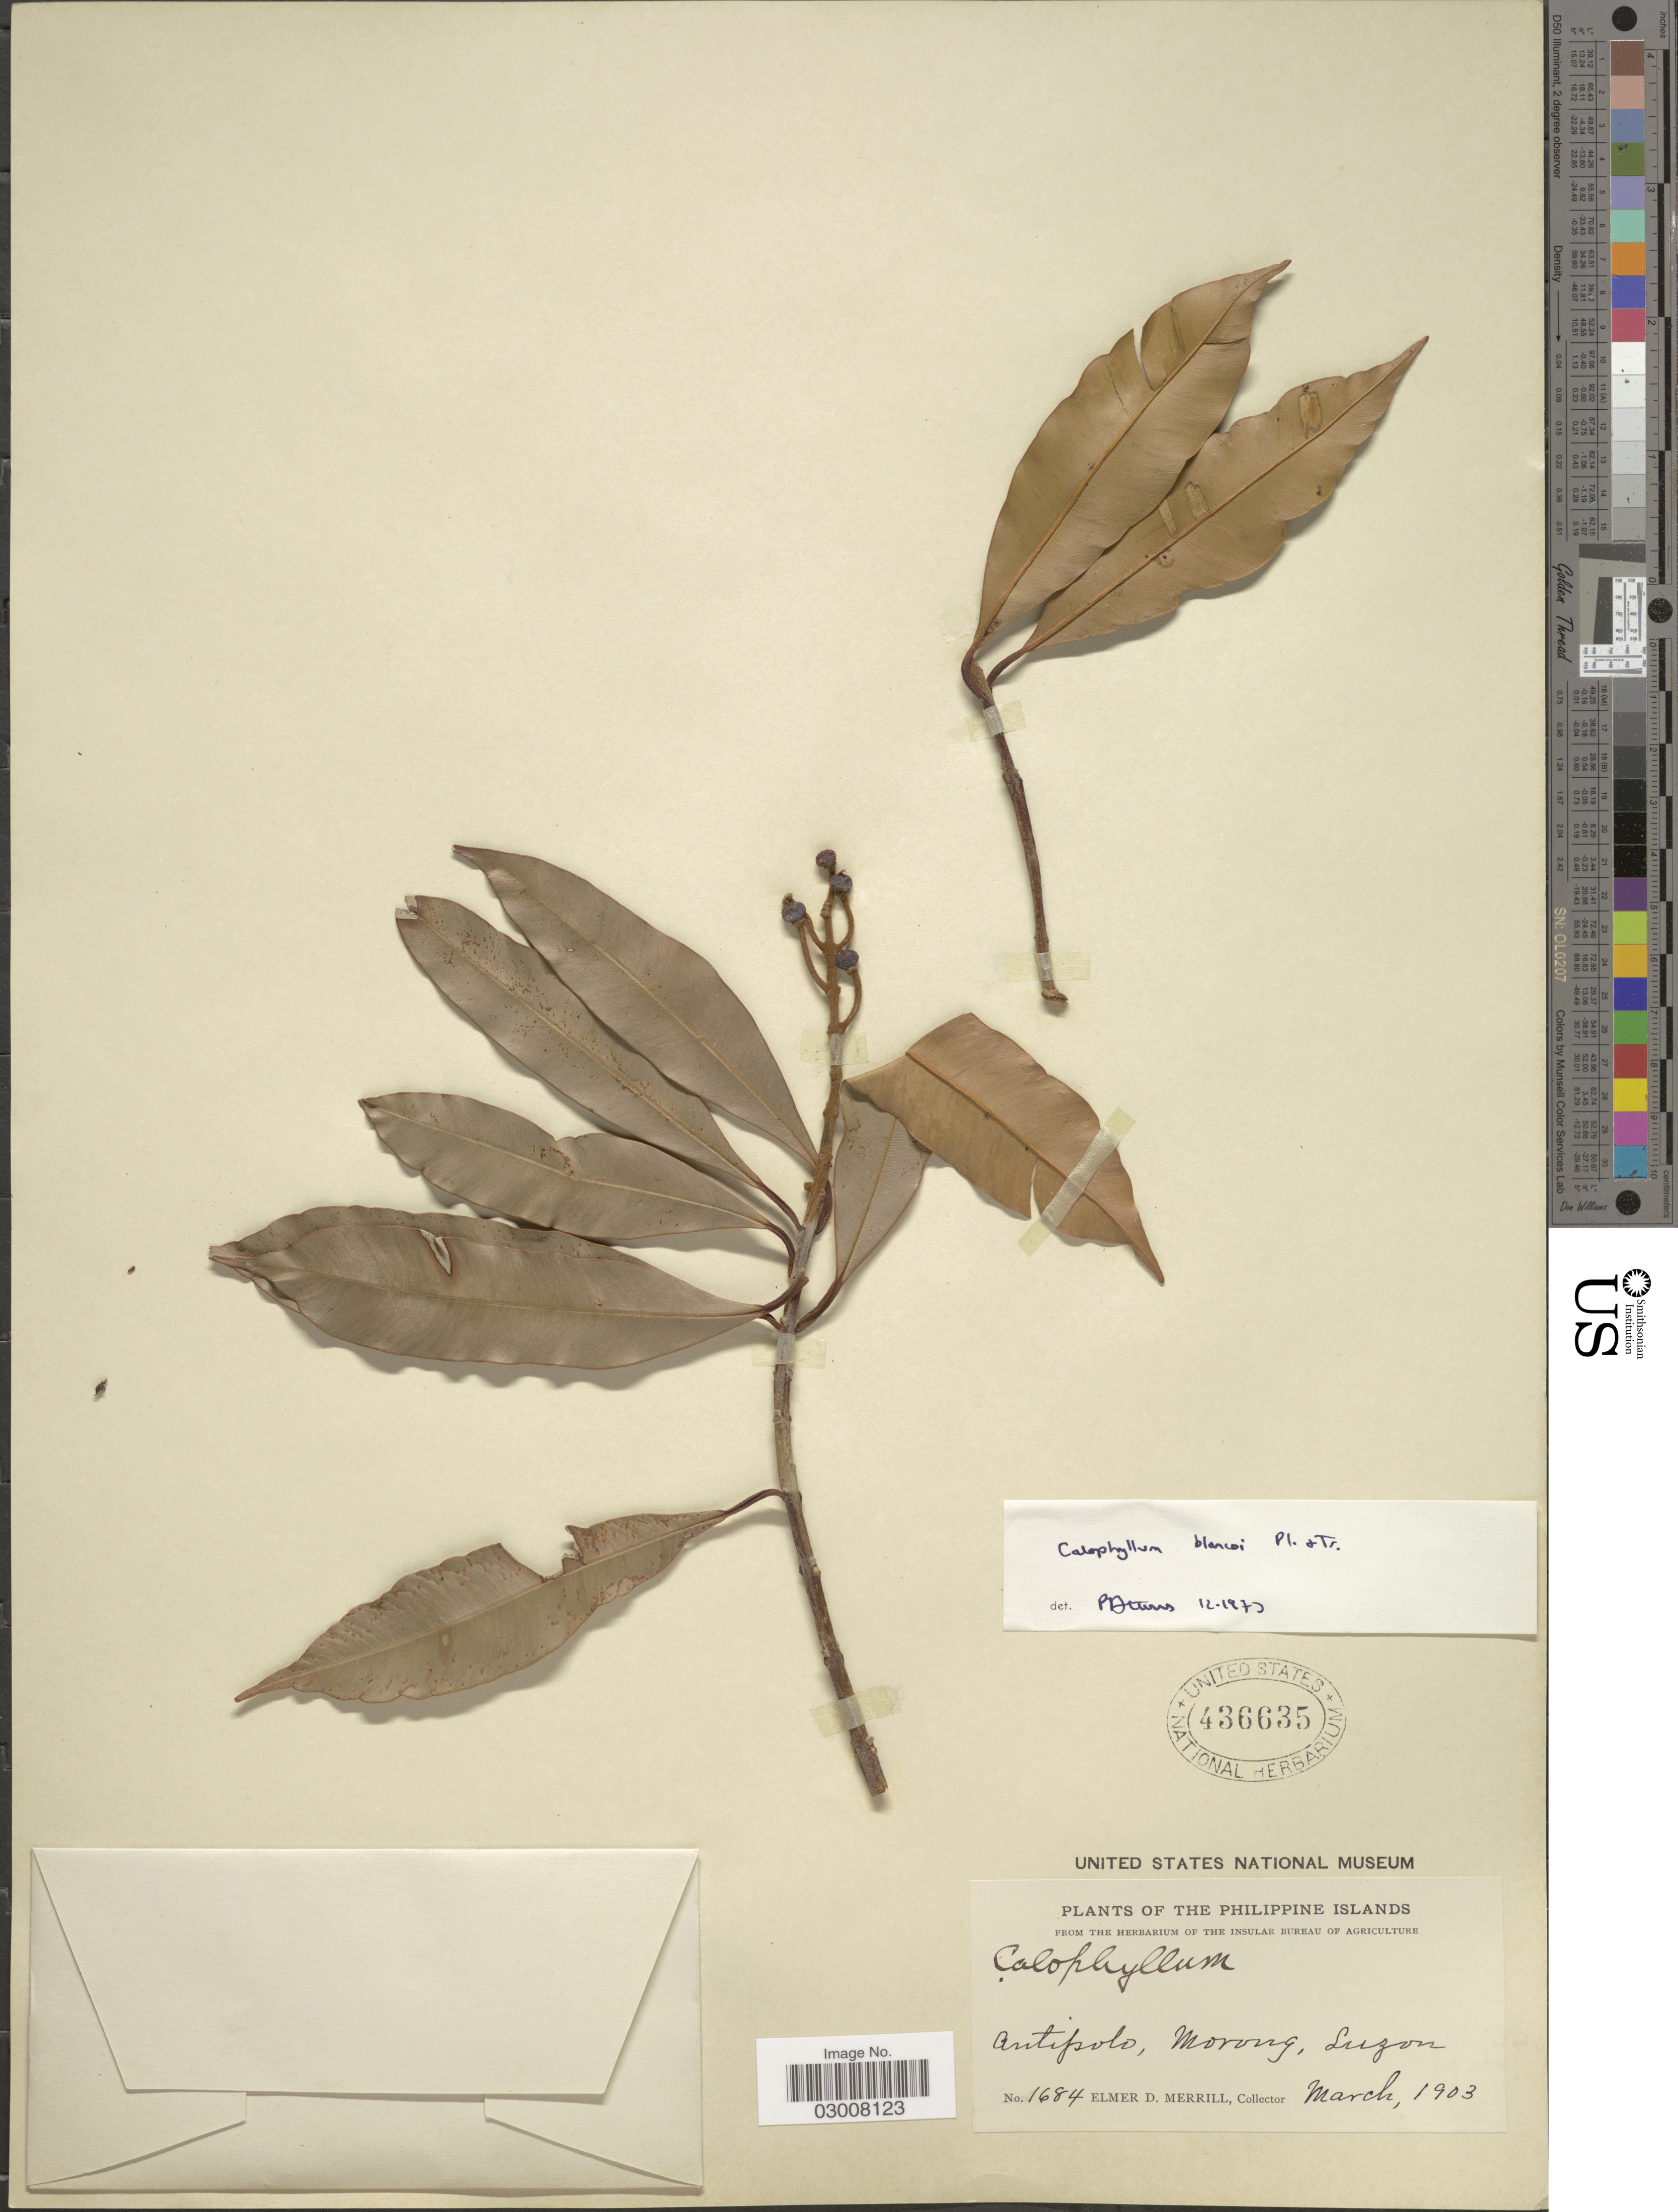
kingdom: Plantae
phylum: Tracheophyta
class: Magnoliopsida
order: Malpighiales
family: Calophyllaceae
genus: Calophyllum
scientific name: Calophyllum blancoi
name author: Planch. & Triana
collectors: E. D. Merrill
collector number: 1684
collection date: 1903-03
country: Philippines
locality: Antipolo, Morong, Luzon.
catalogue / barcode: US 436635